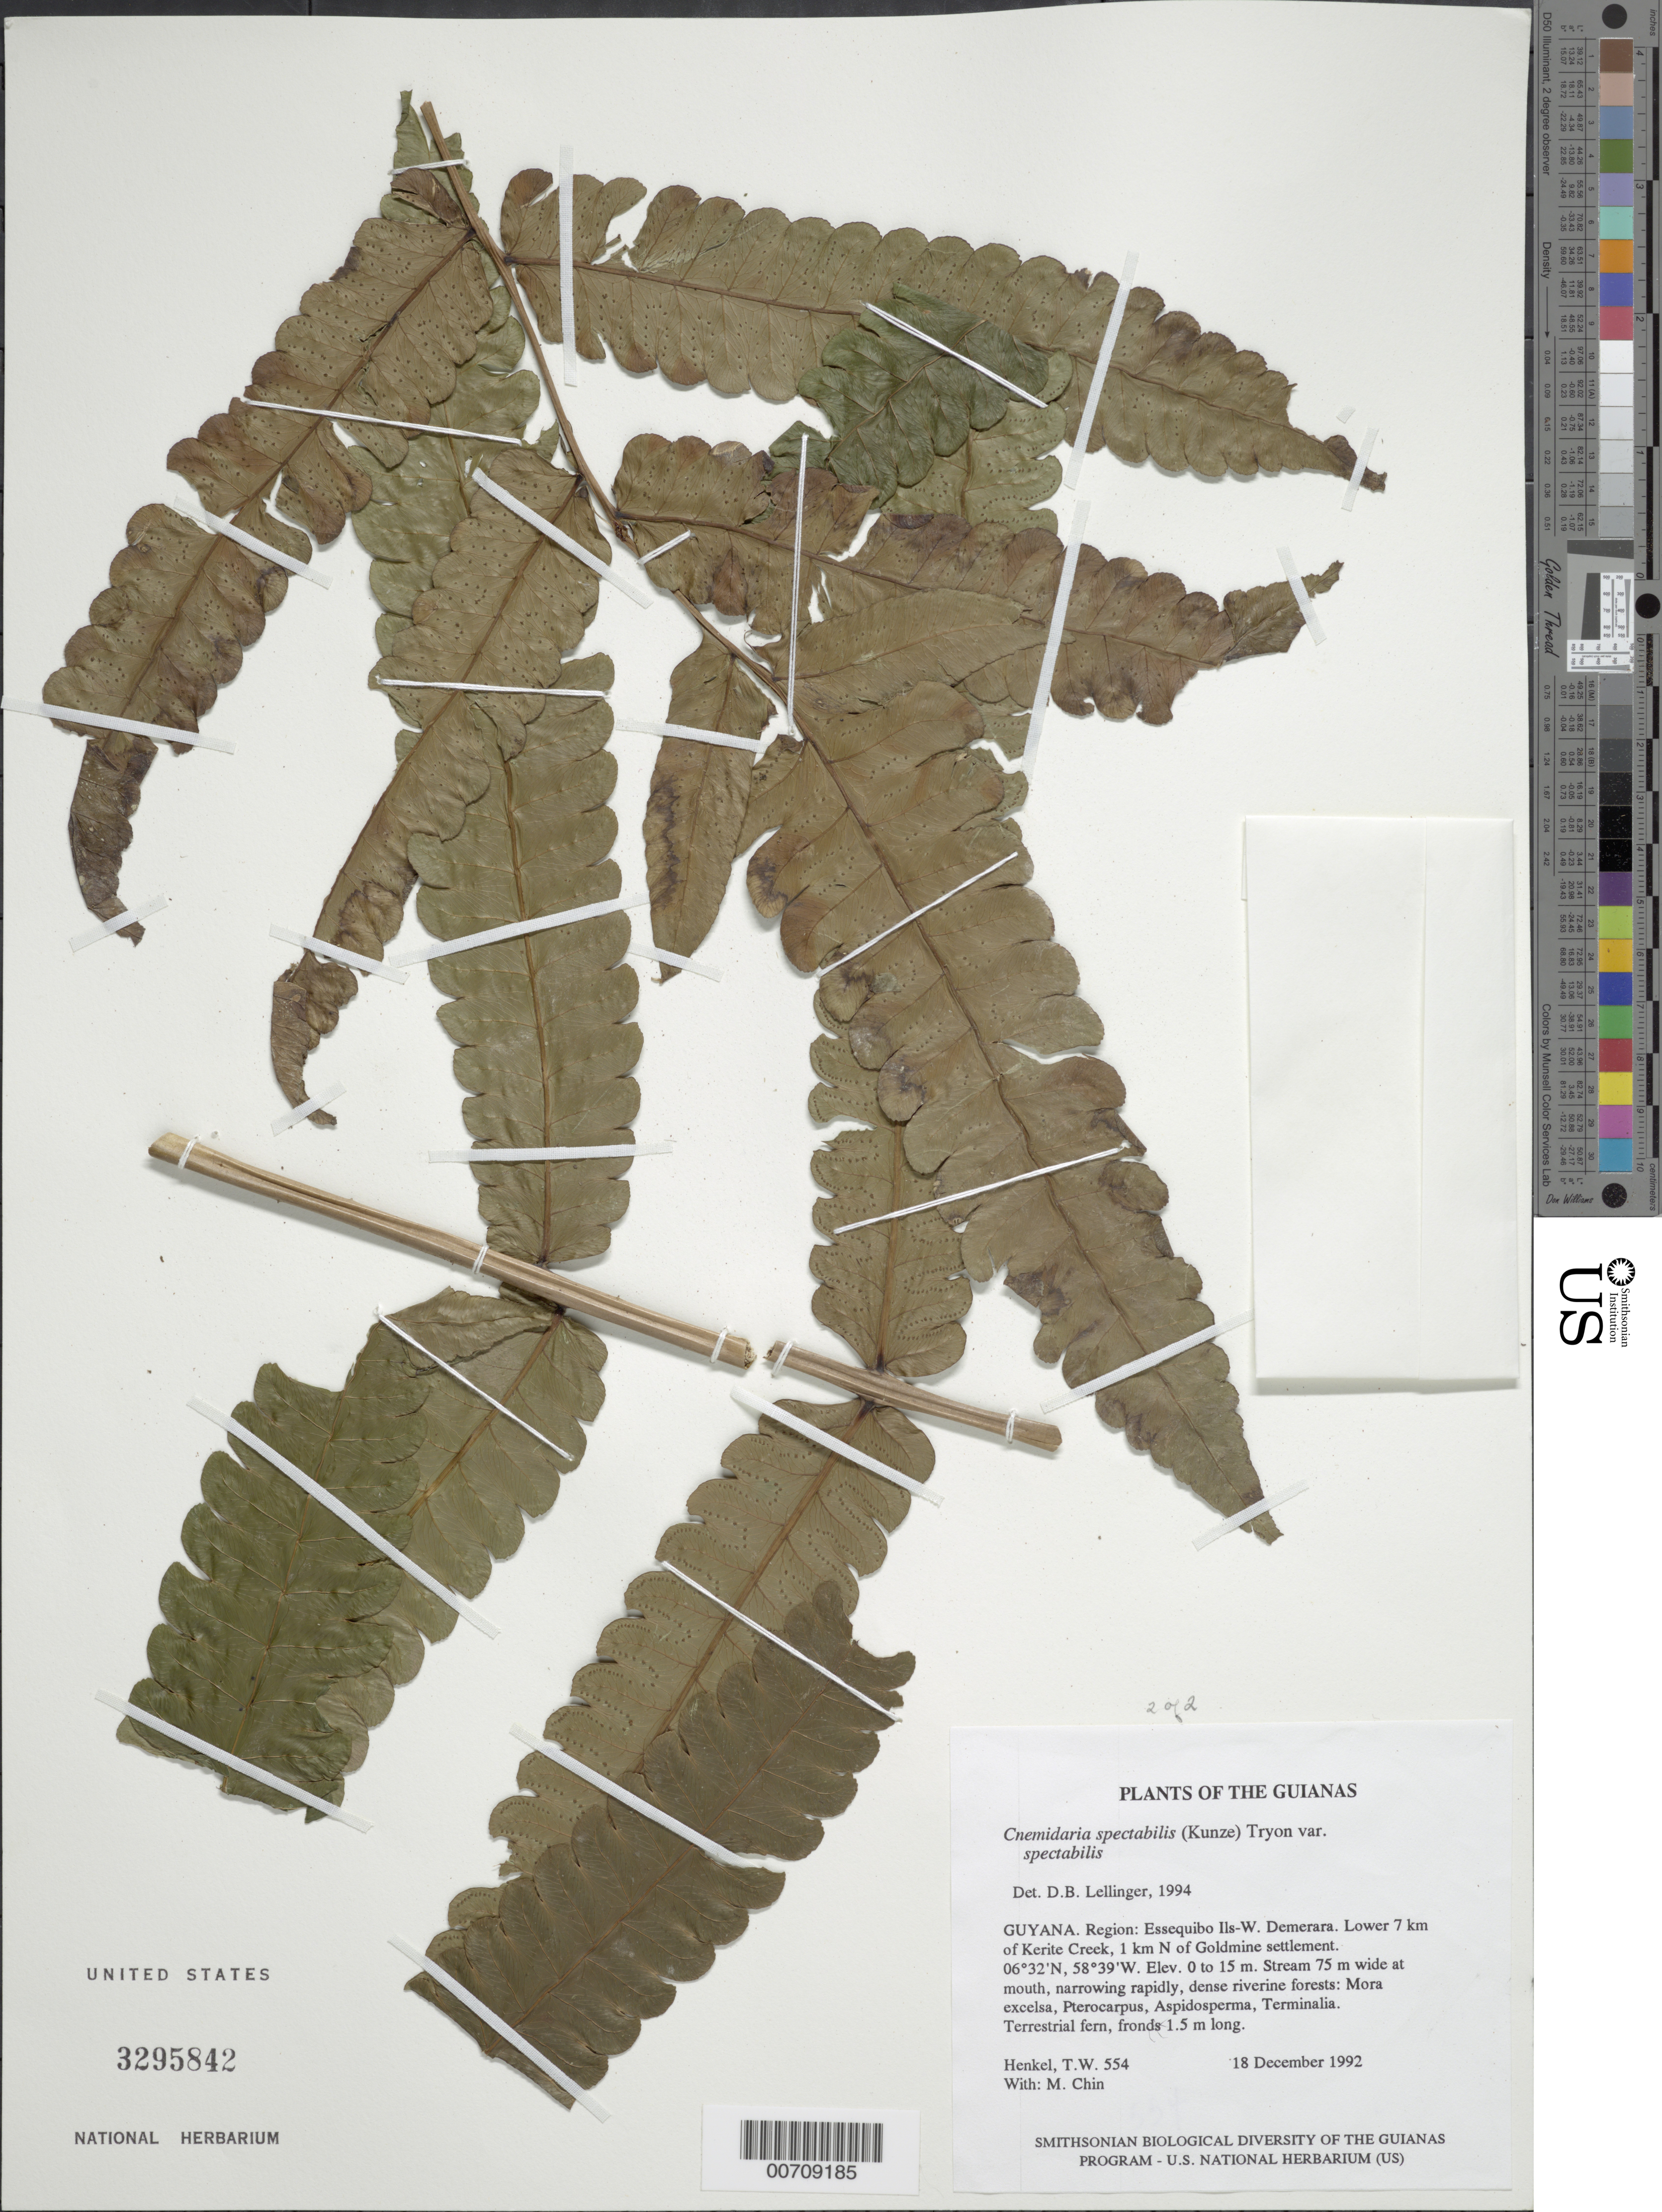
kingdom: Plantae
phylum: Tracheophyta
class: Polypodiopsida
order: Cyatheales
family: Cyatheaceae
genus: Cyathea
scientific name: Cyathea spectabilis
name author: (Kunze) Domin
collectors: T. Henkel & M. Chin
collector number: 554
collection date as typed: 18 December 1992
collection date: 1992-12-18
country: Guyana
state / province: Essequibo Isl-W. Demerara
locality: Lower 7 km of Kerite Creek, 1 km N of Goldmine settlement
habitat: Stream 75 m wide at mouth, narrowing rapidly, dense riverine forests: Mora excelsa, Pterocarpus, Aspidosperma, Terminalia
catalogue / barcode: US 3295842